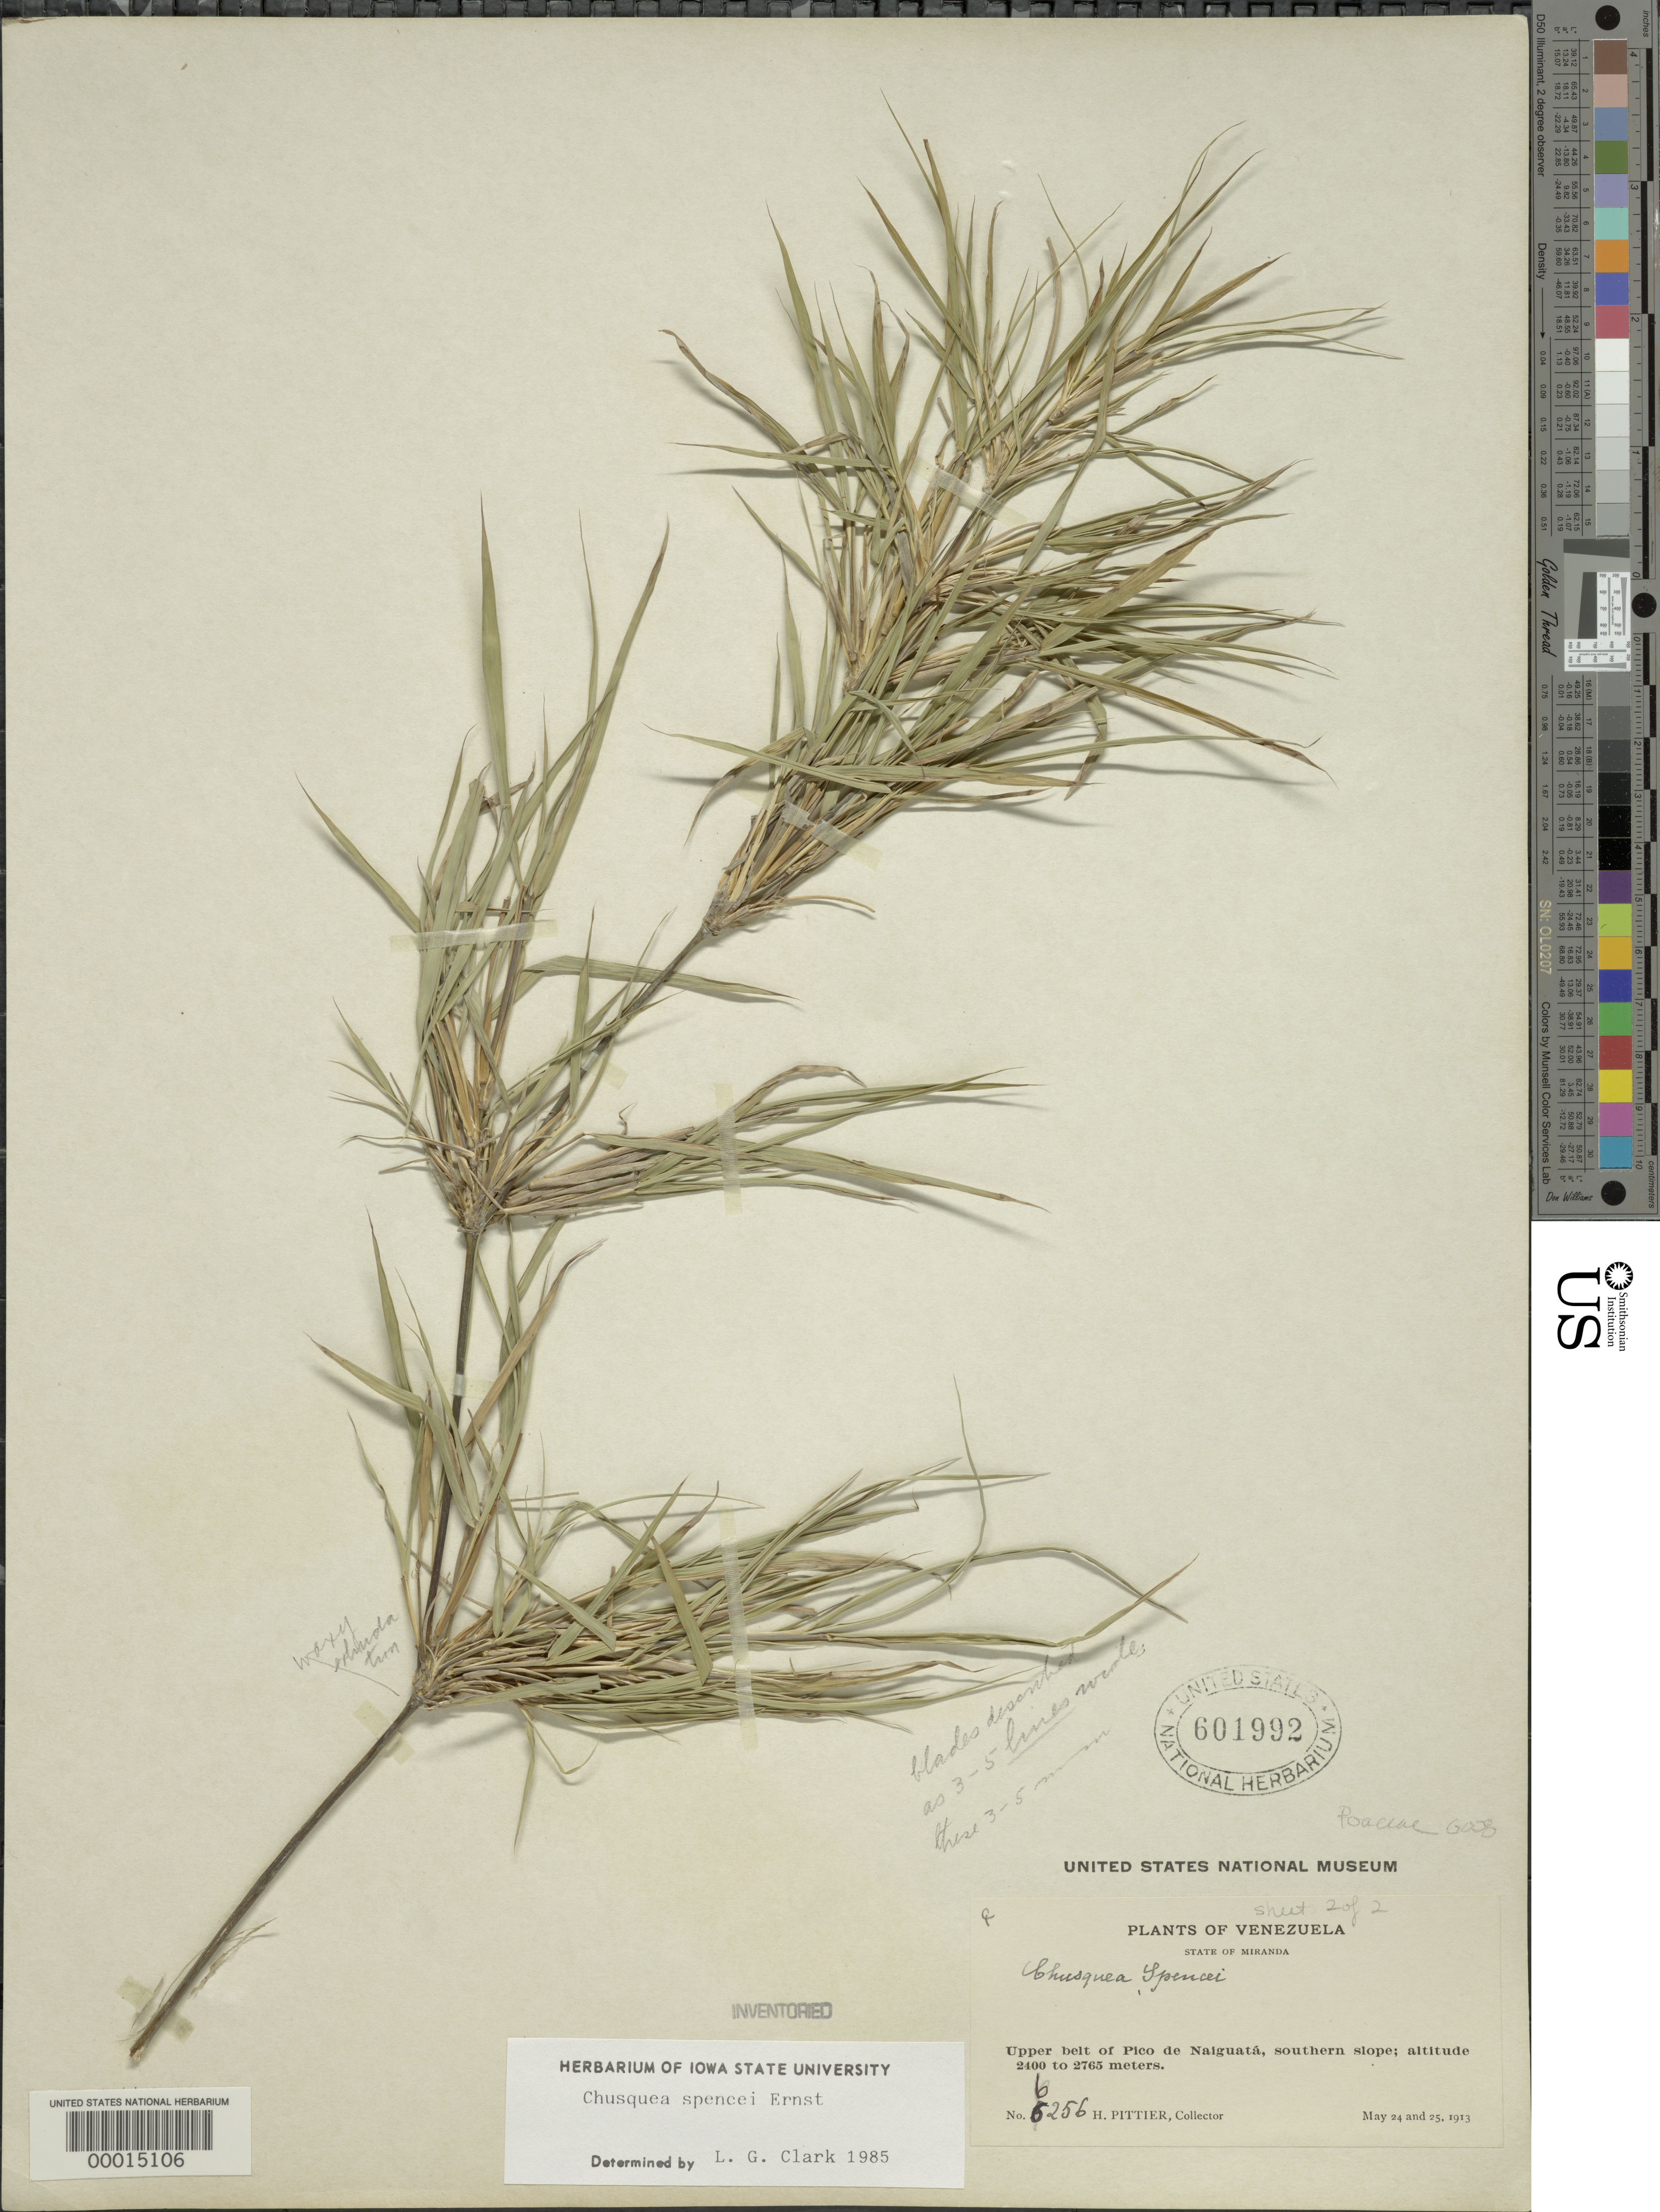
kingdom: Plantae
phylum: Tracheophyta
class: Liliopsida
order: Poales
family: Poaceae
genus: Chusquea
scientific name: Chusquea spencei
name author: Ernst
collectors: H. F. Pittier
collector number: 6256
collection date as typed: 24 May 1913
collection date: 1913-05-24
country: Venezuela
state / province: Miranda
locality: Pico de naiguata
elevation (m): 2400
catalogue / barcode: US 601992